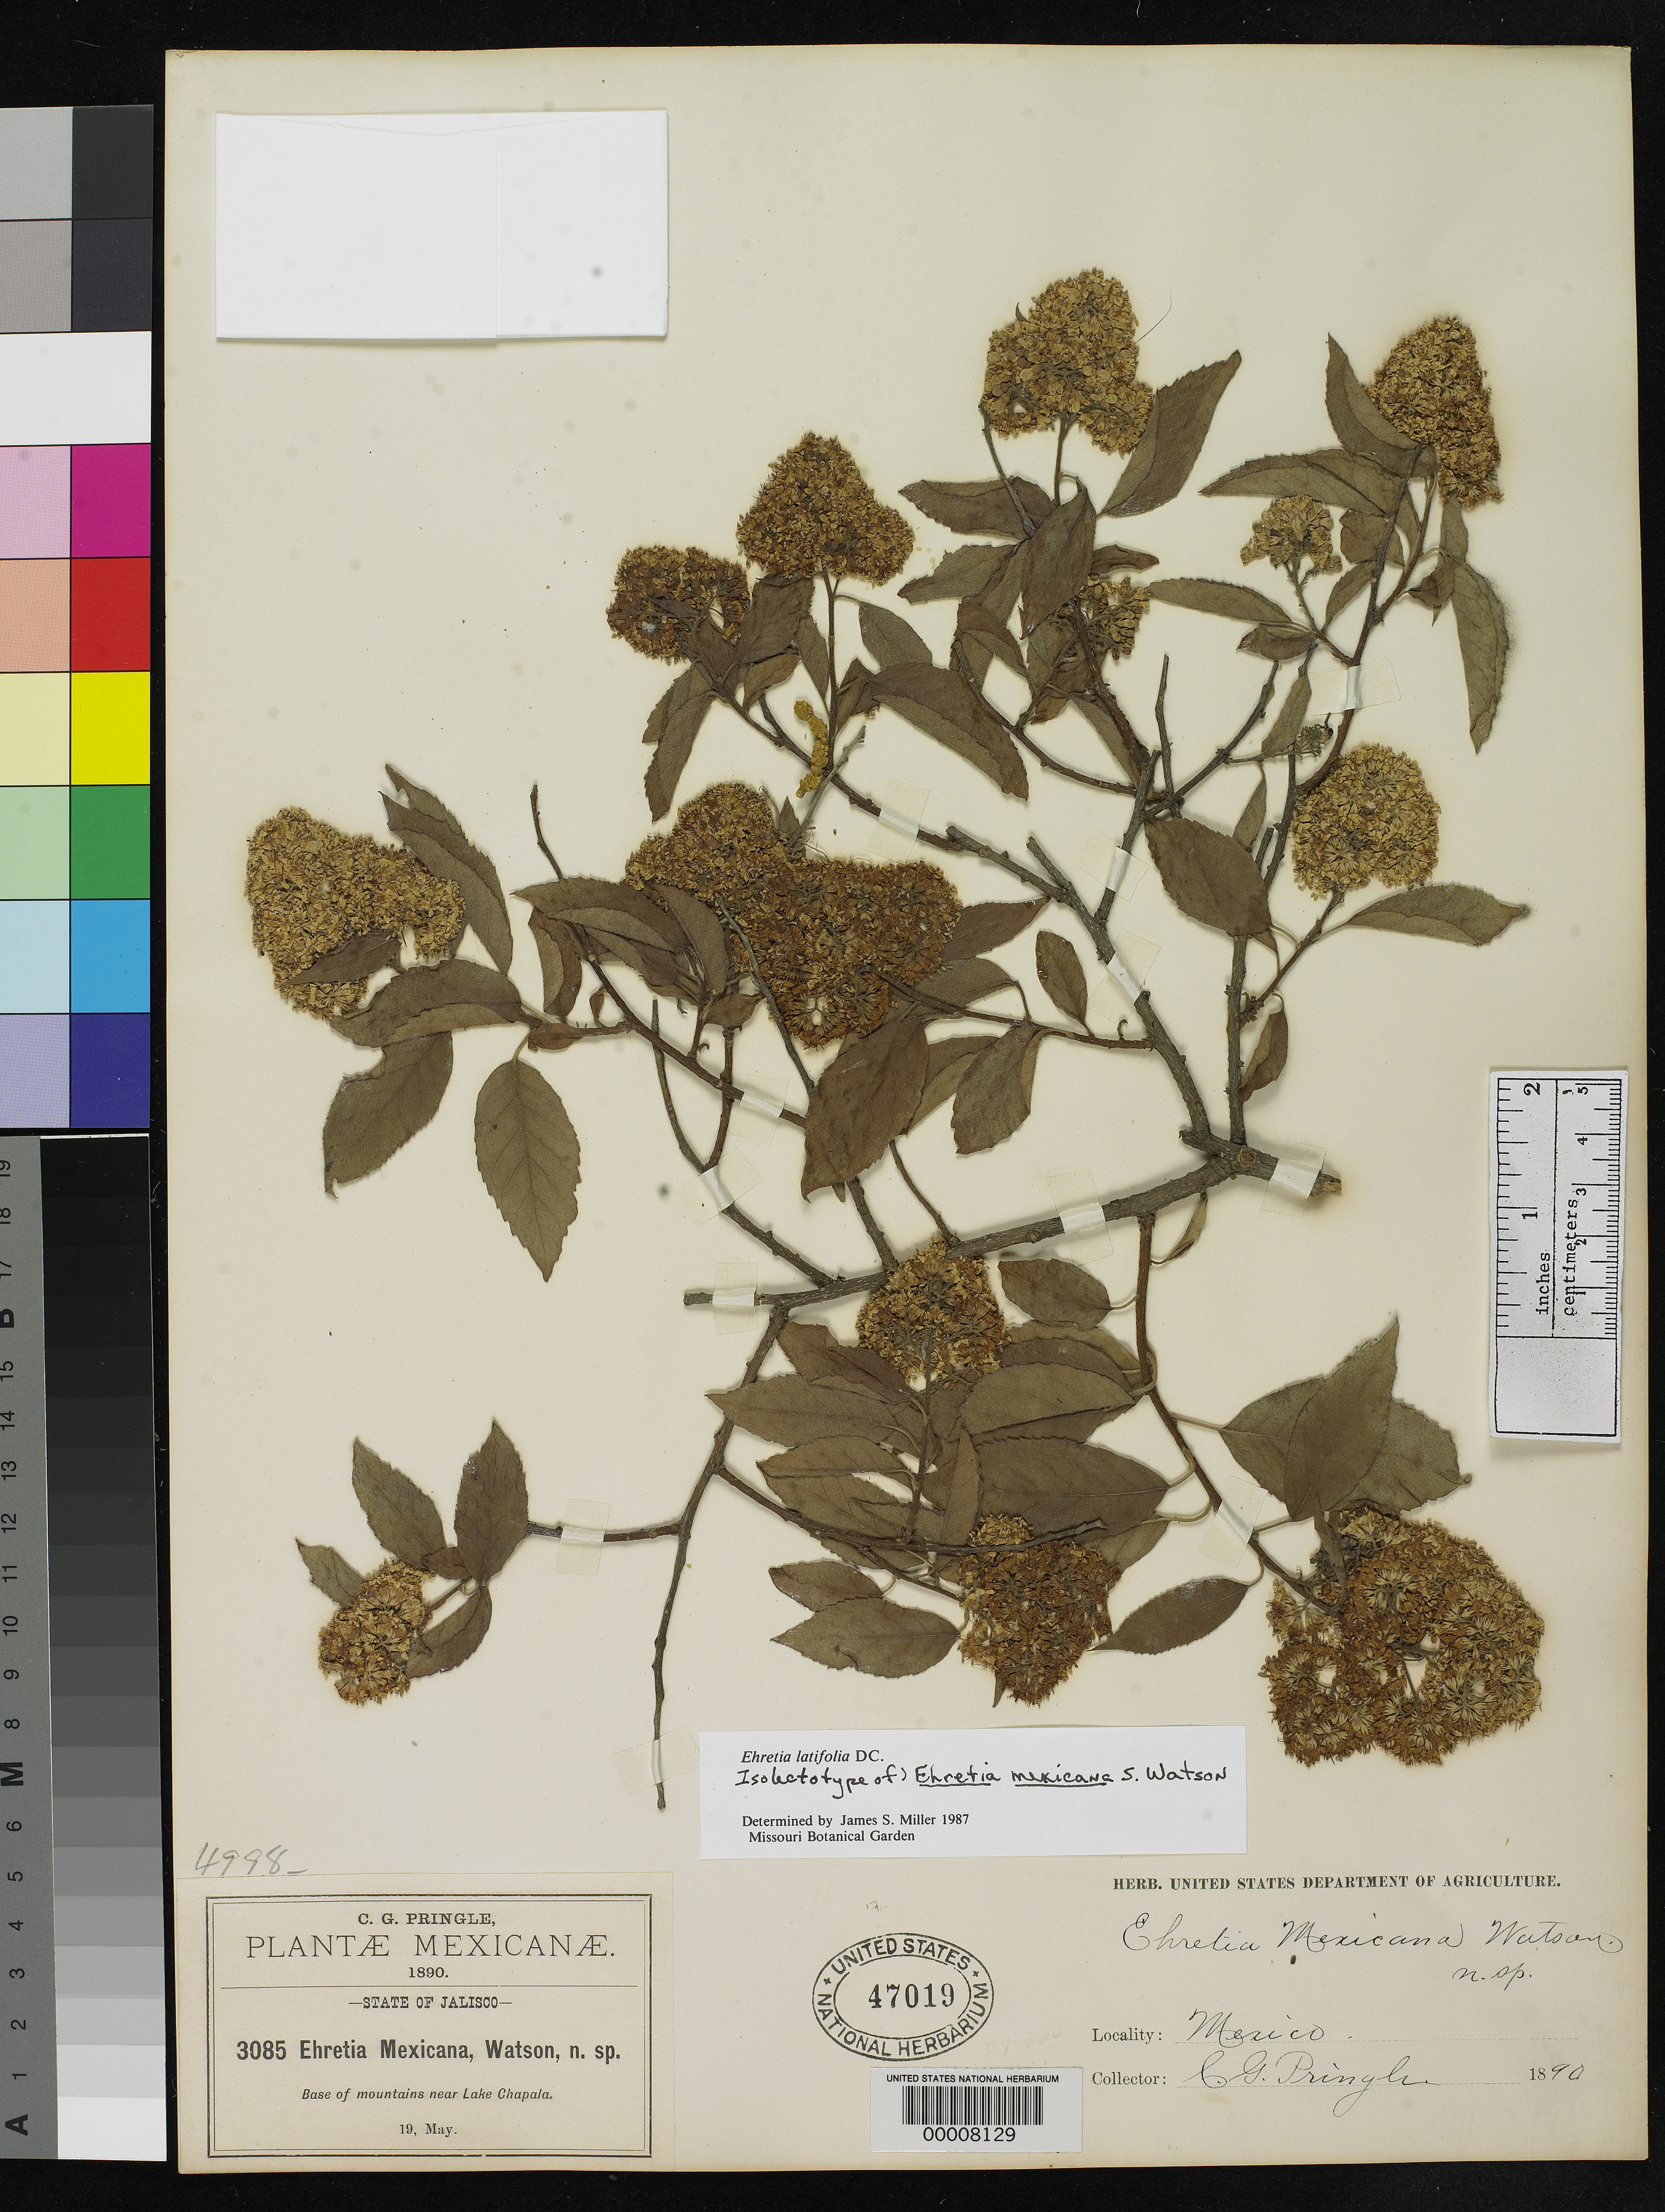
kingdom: Plantae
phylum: Tracheophyta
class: Magnoliopsida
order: Boraginales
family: Ehretiaceae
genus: Ehretia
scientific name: Ehretia mexicana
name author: S. Watson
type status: Isolectotype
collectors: C. G. Pringle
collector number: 3085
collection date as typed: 19 May 1890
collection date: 1890-05-19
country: Mexico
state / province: Jalisco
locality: Base of mountains near Lake Chapala.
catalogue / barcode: US 47019